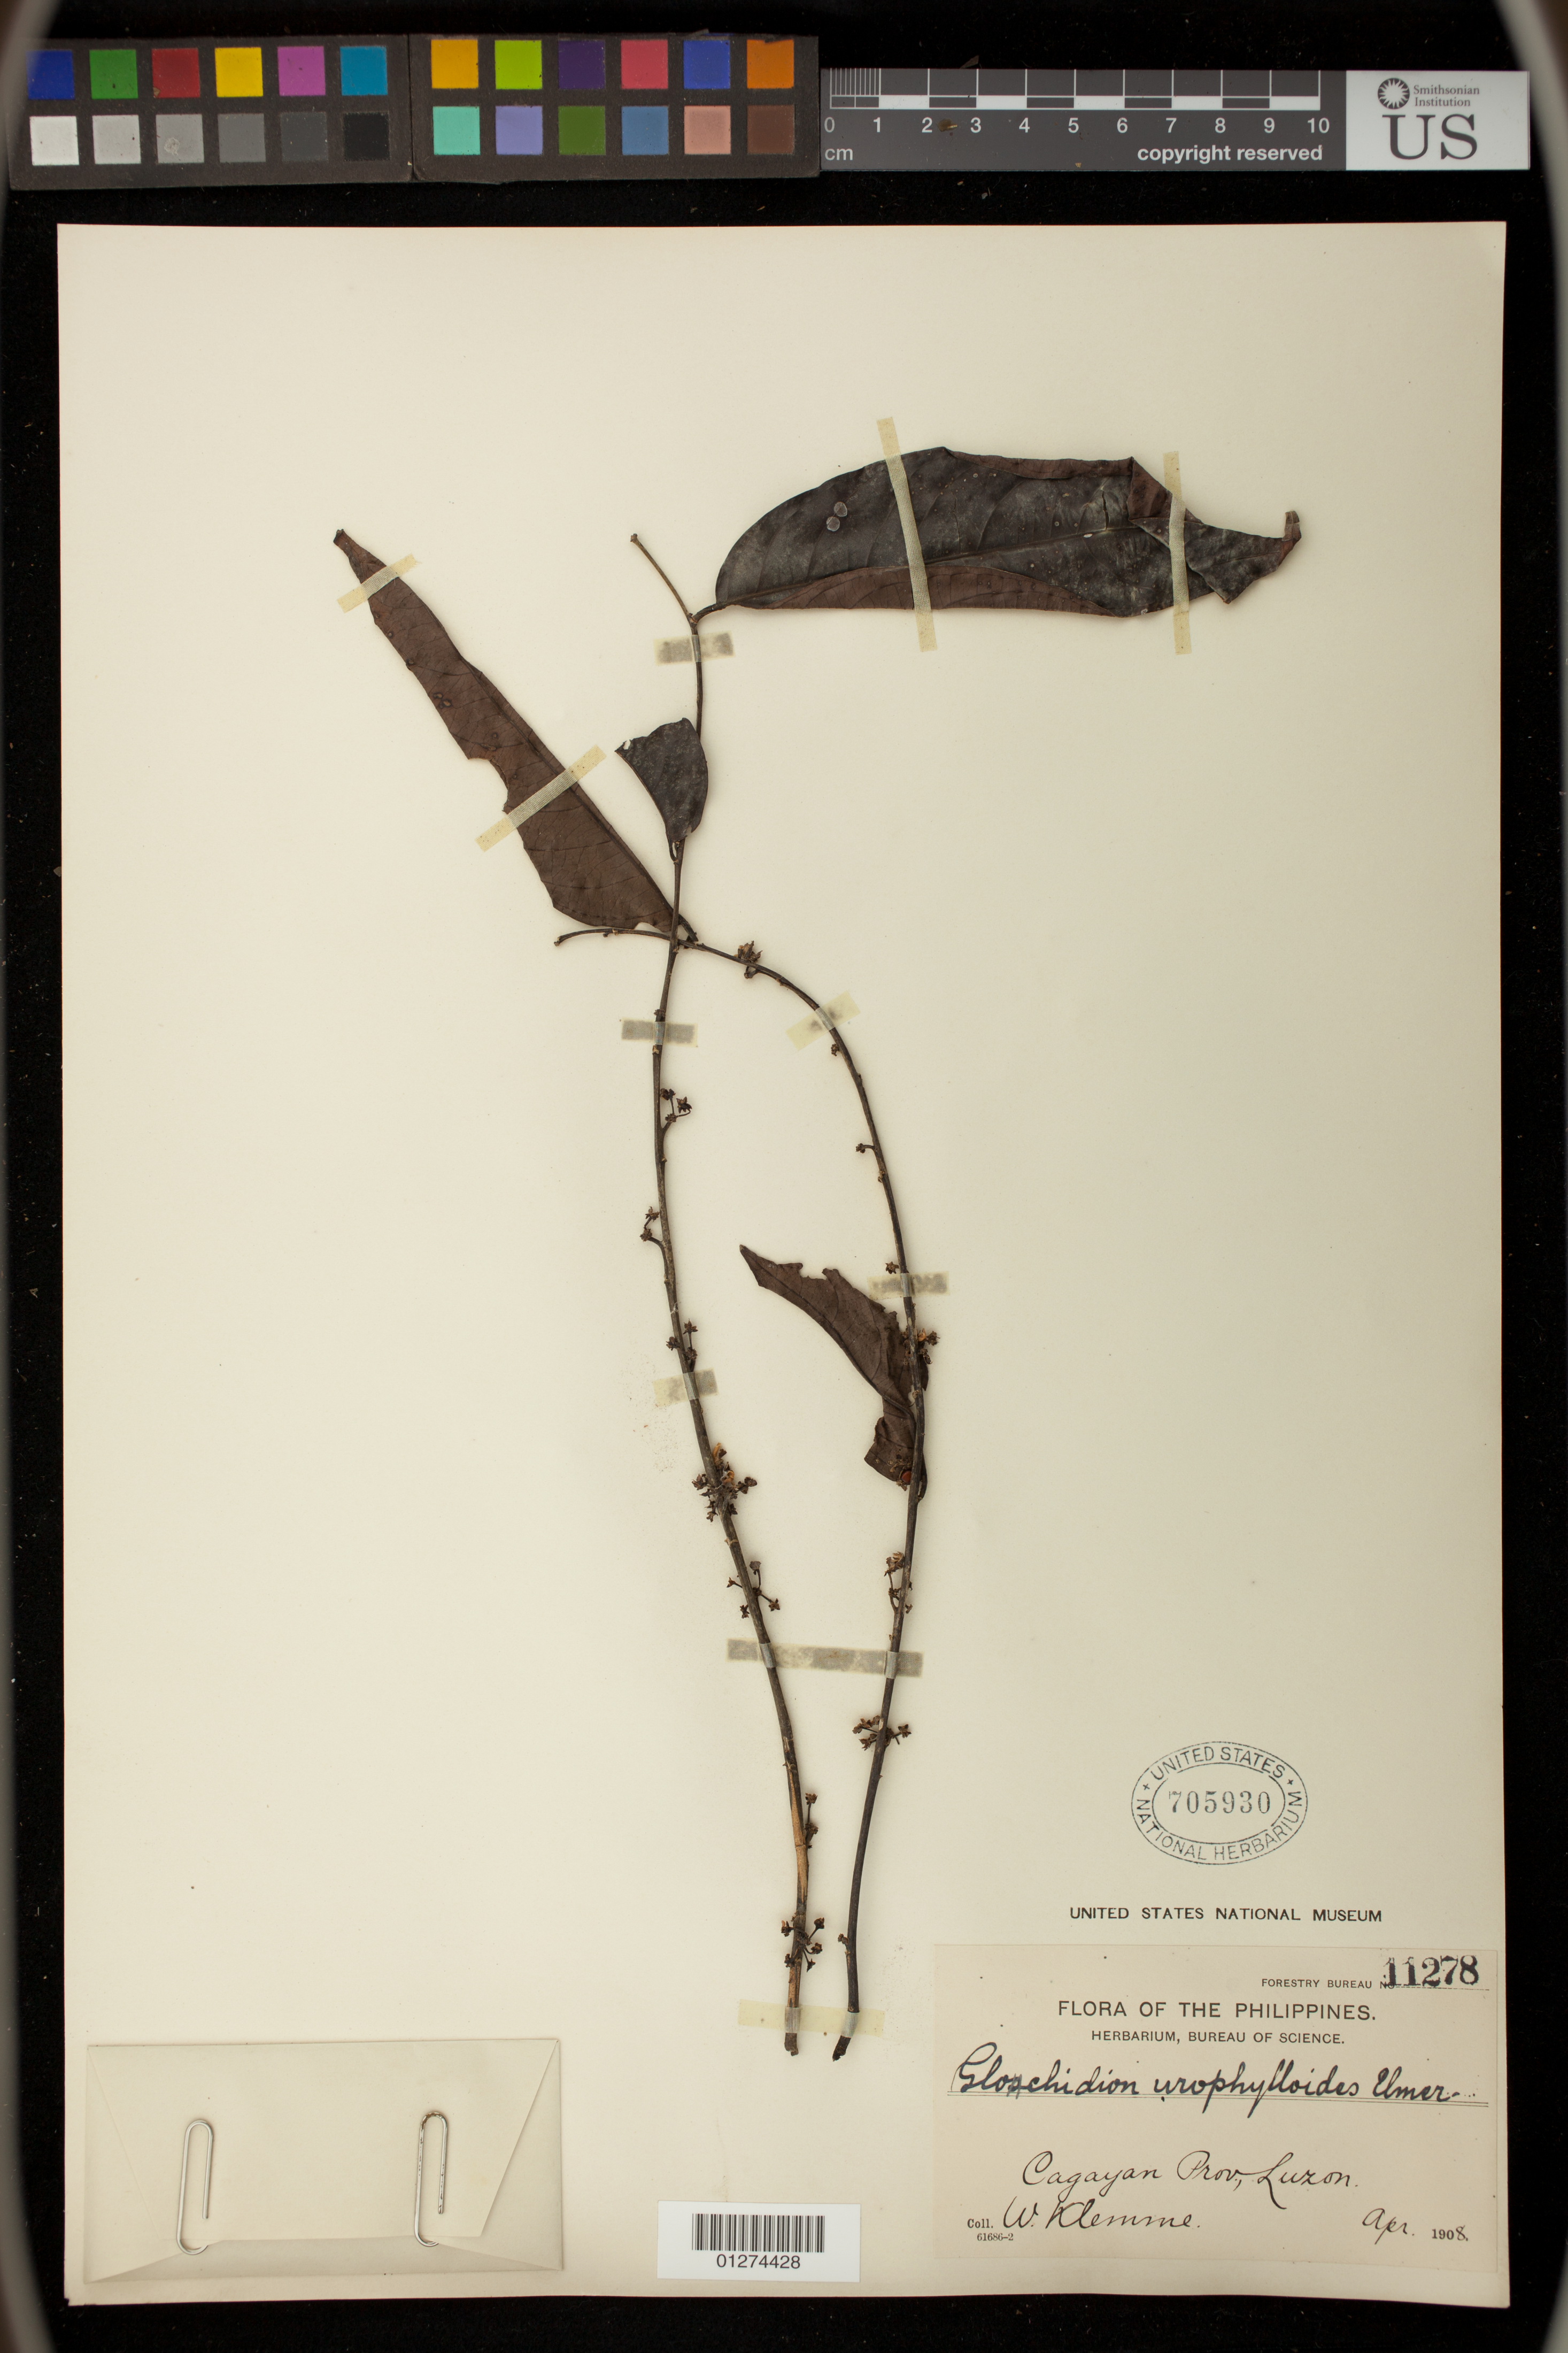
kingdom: Plantae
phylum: Tracheophyta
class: Magnoliopsida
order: Malpighiales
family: Phyllanthaceae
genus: Glochidion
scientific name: Glochidion urophylloides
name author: Elmer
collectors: W. Klemme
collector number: For. Bur. 11278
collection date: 1908-04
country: Philippines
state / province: Cagayan Valley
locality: Cagayan Prov., Luzon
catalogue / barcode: US 705930